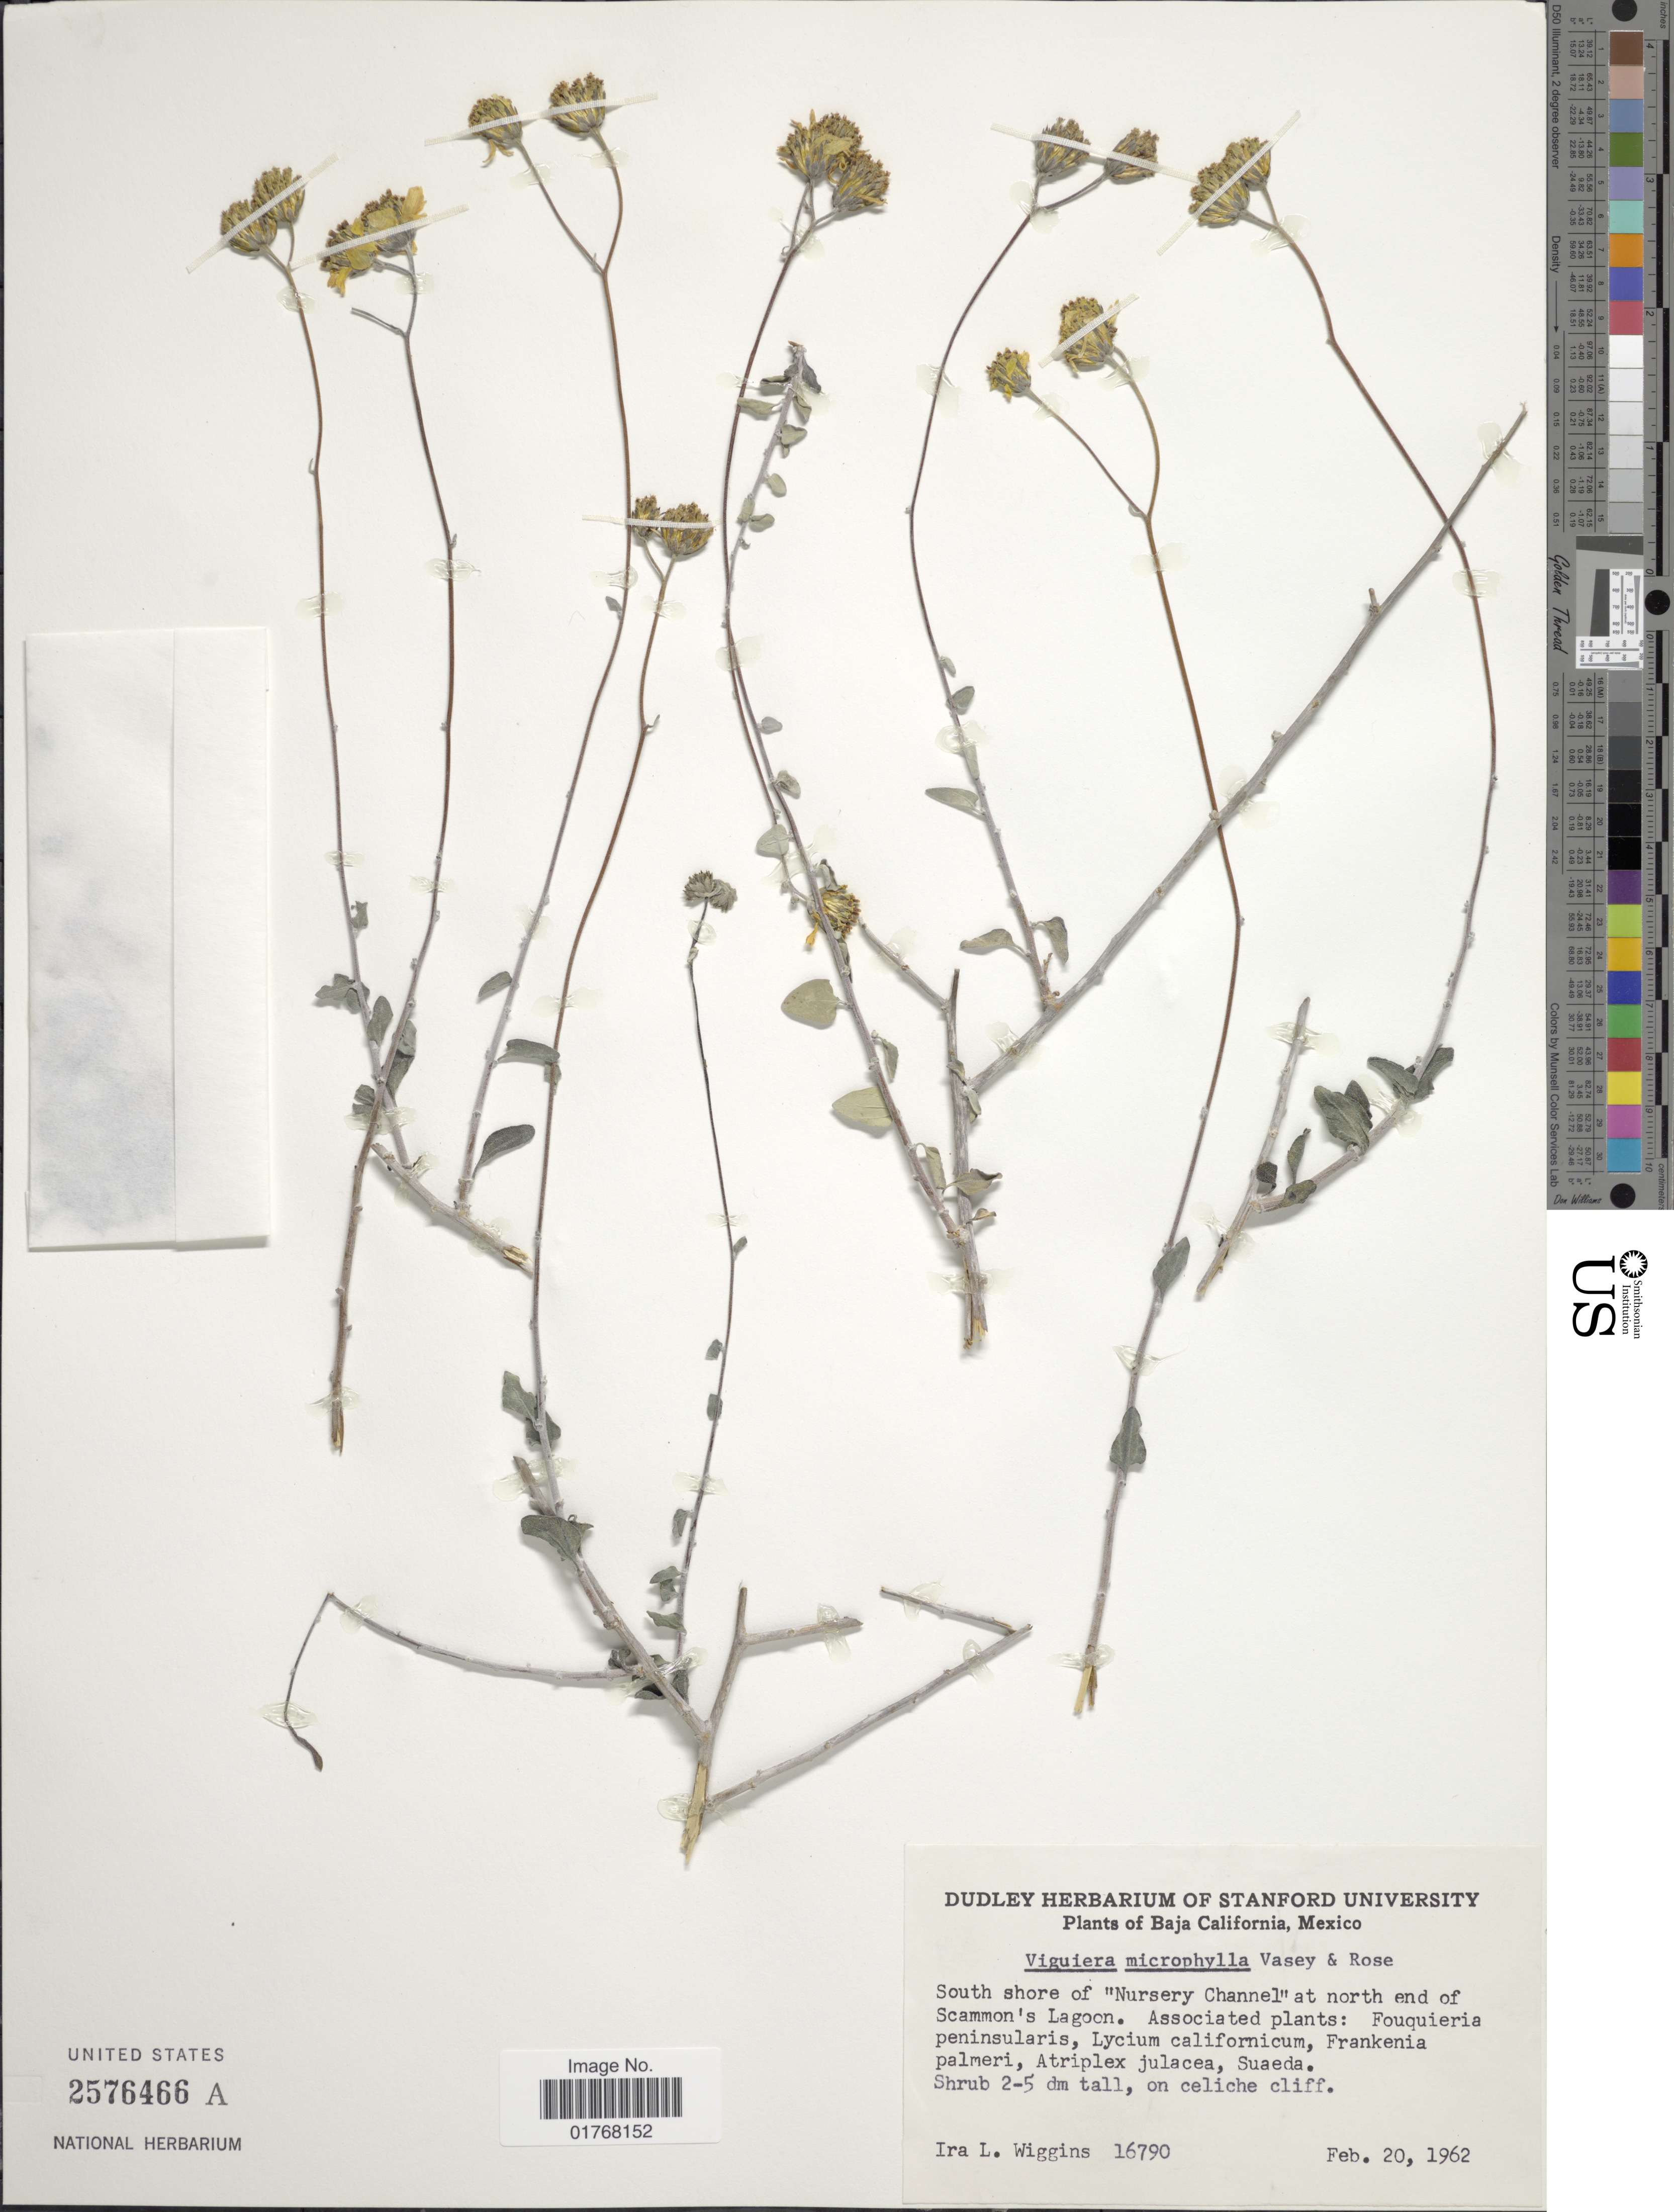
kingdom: Plantae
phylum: Tracheophyta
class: Magnoliopsida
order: Asterales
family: Asteraceae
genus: Viguiera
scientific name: Viguiera microphylla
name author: Vasey & Rose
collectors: I. L. Wiggins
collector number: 16790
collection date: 1962-02-20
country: Mexico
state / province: Baja California Sur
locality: South shore of 'Nursery Channel' at north end of Scammon's Lagoon.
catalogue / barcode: US 2576466A